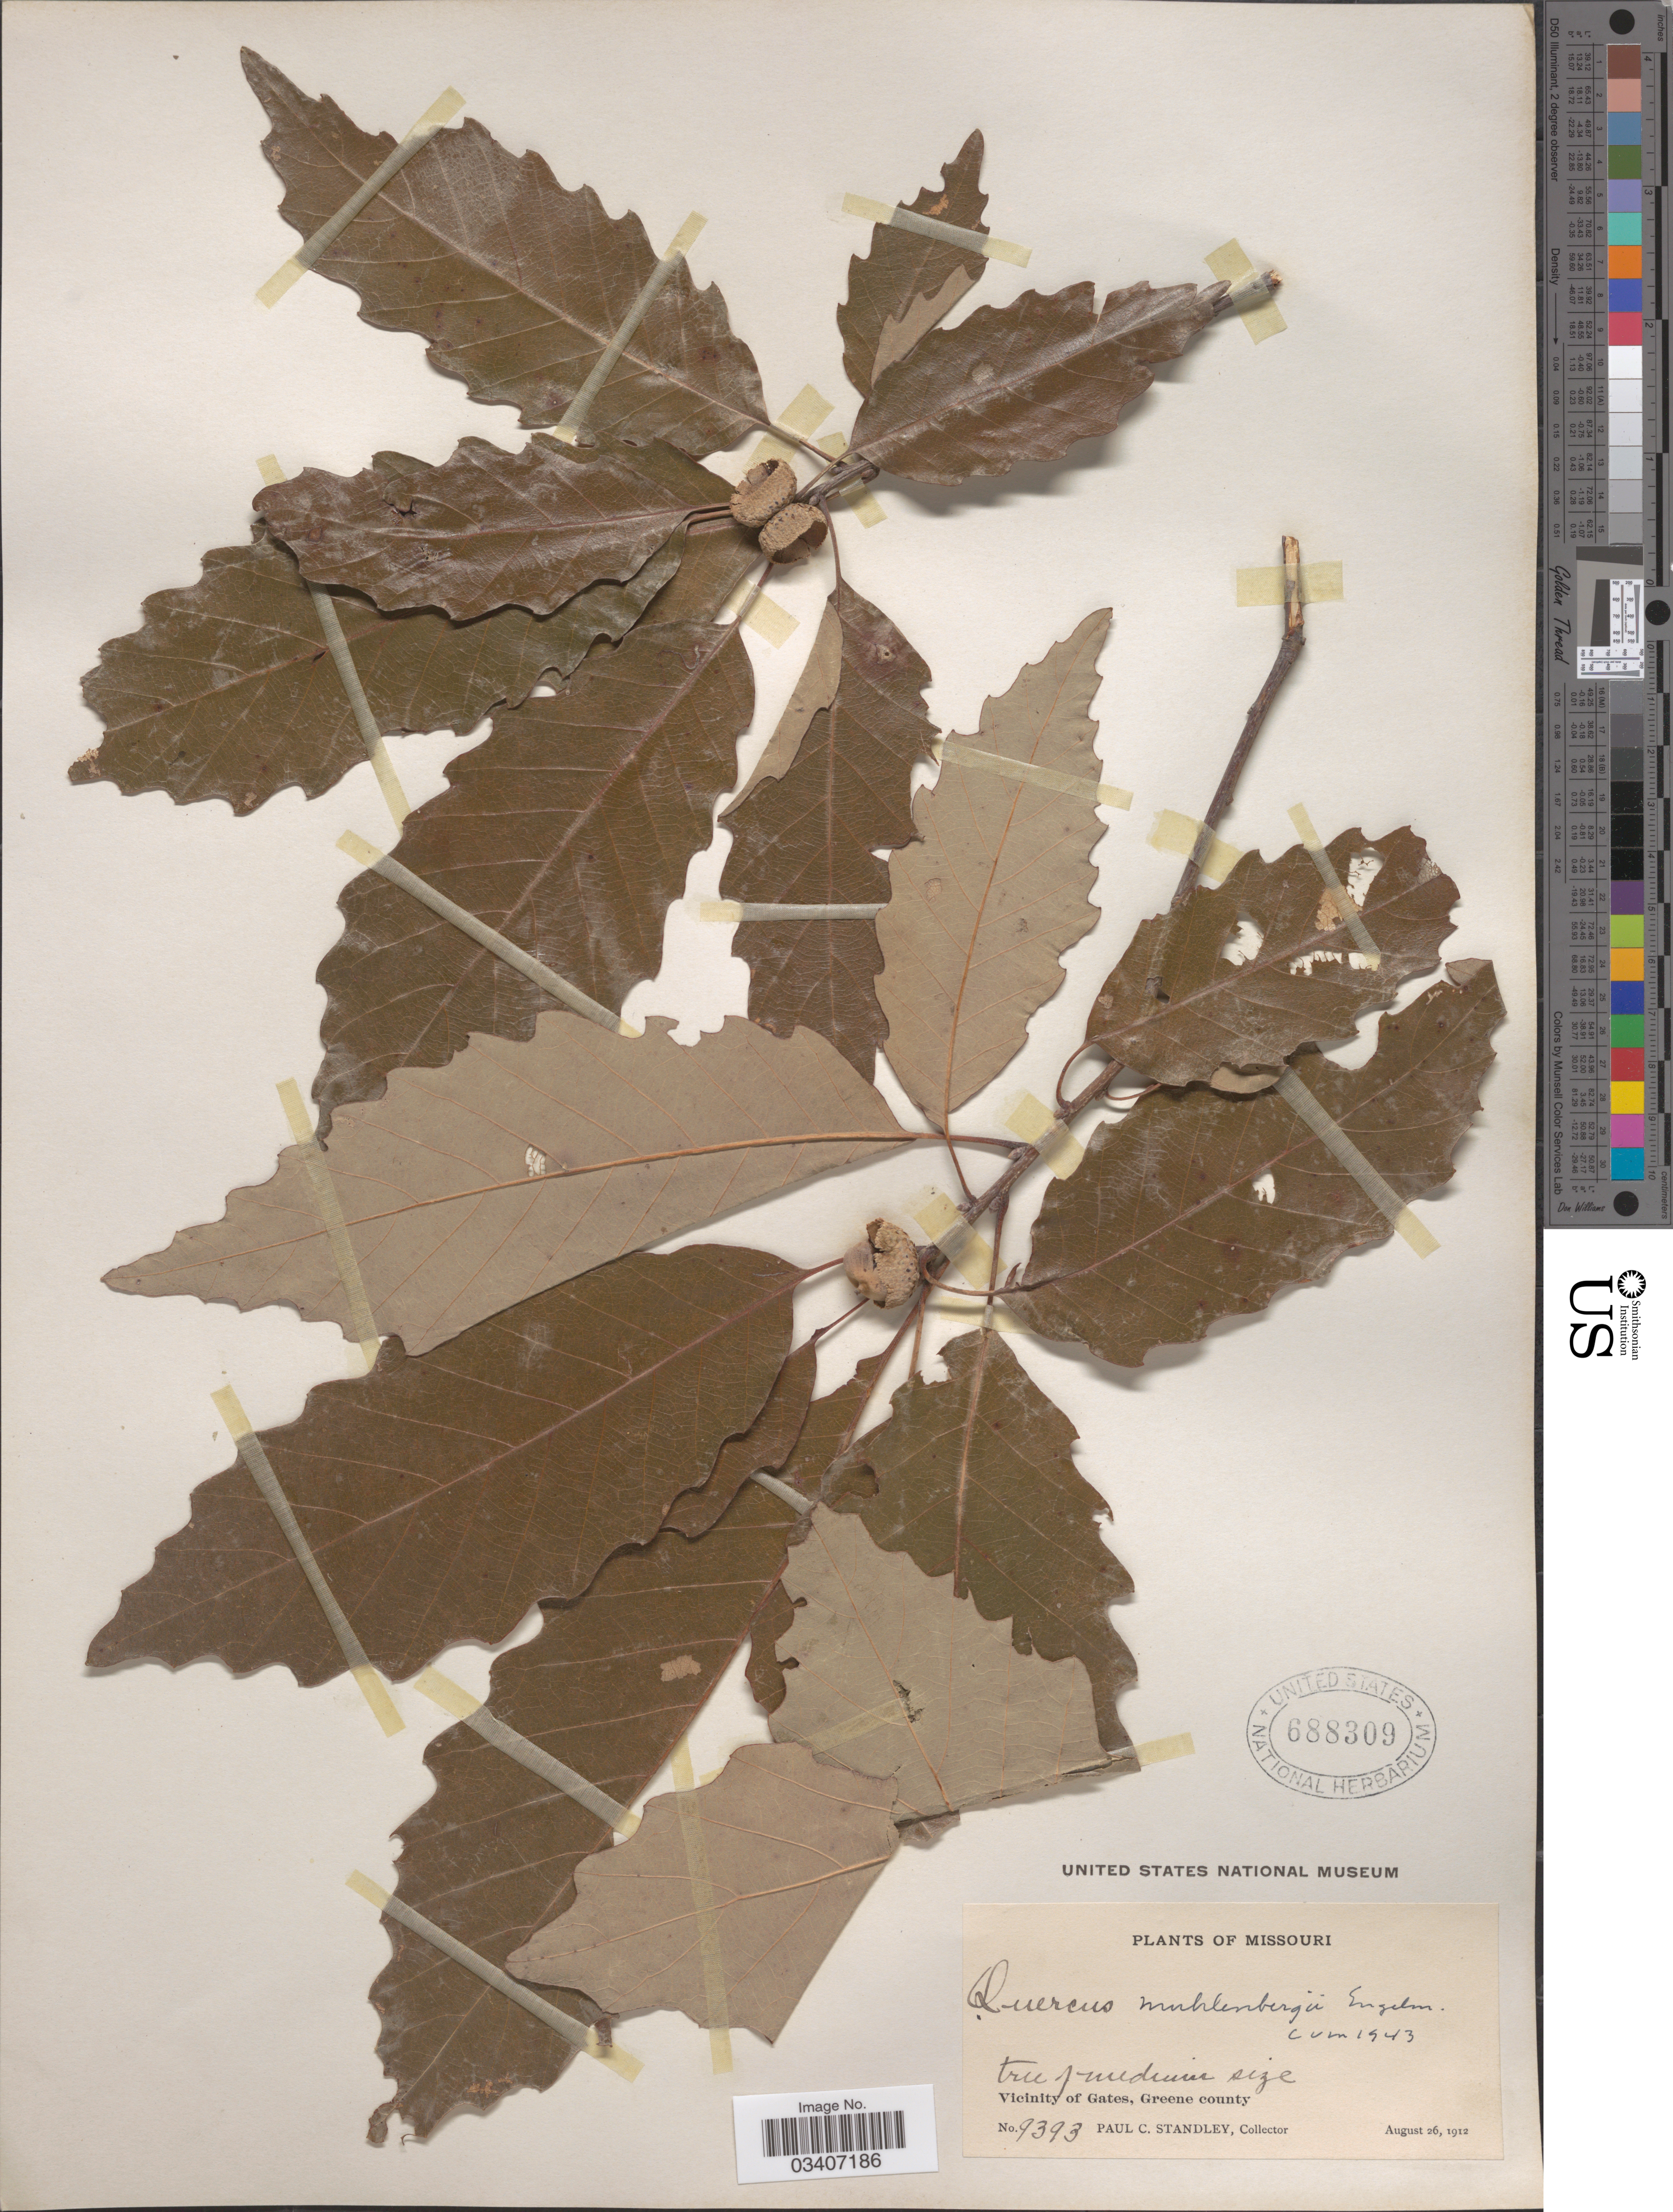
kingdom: Plantae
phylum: Tracheophyta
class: Magnoliopsida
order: Fagales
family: Fagaceae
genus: Quercus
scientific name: Quercus muehlenbergii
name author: Engelm.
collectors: P. C. Standley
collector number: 9393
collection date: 1912-08-26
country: United States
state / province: Missouri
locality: Vicinity of Gates, Greene county.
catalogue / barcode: US 688309